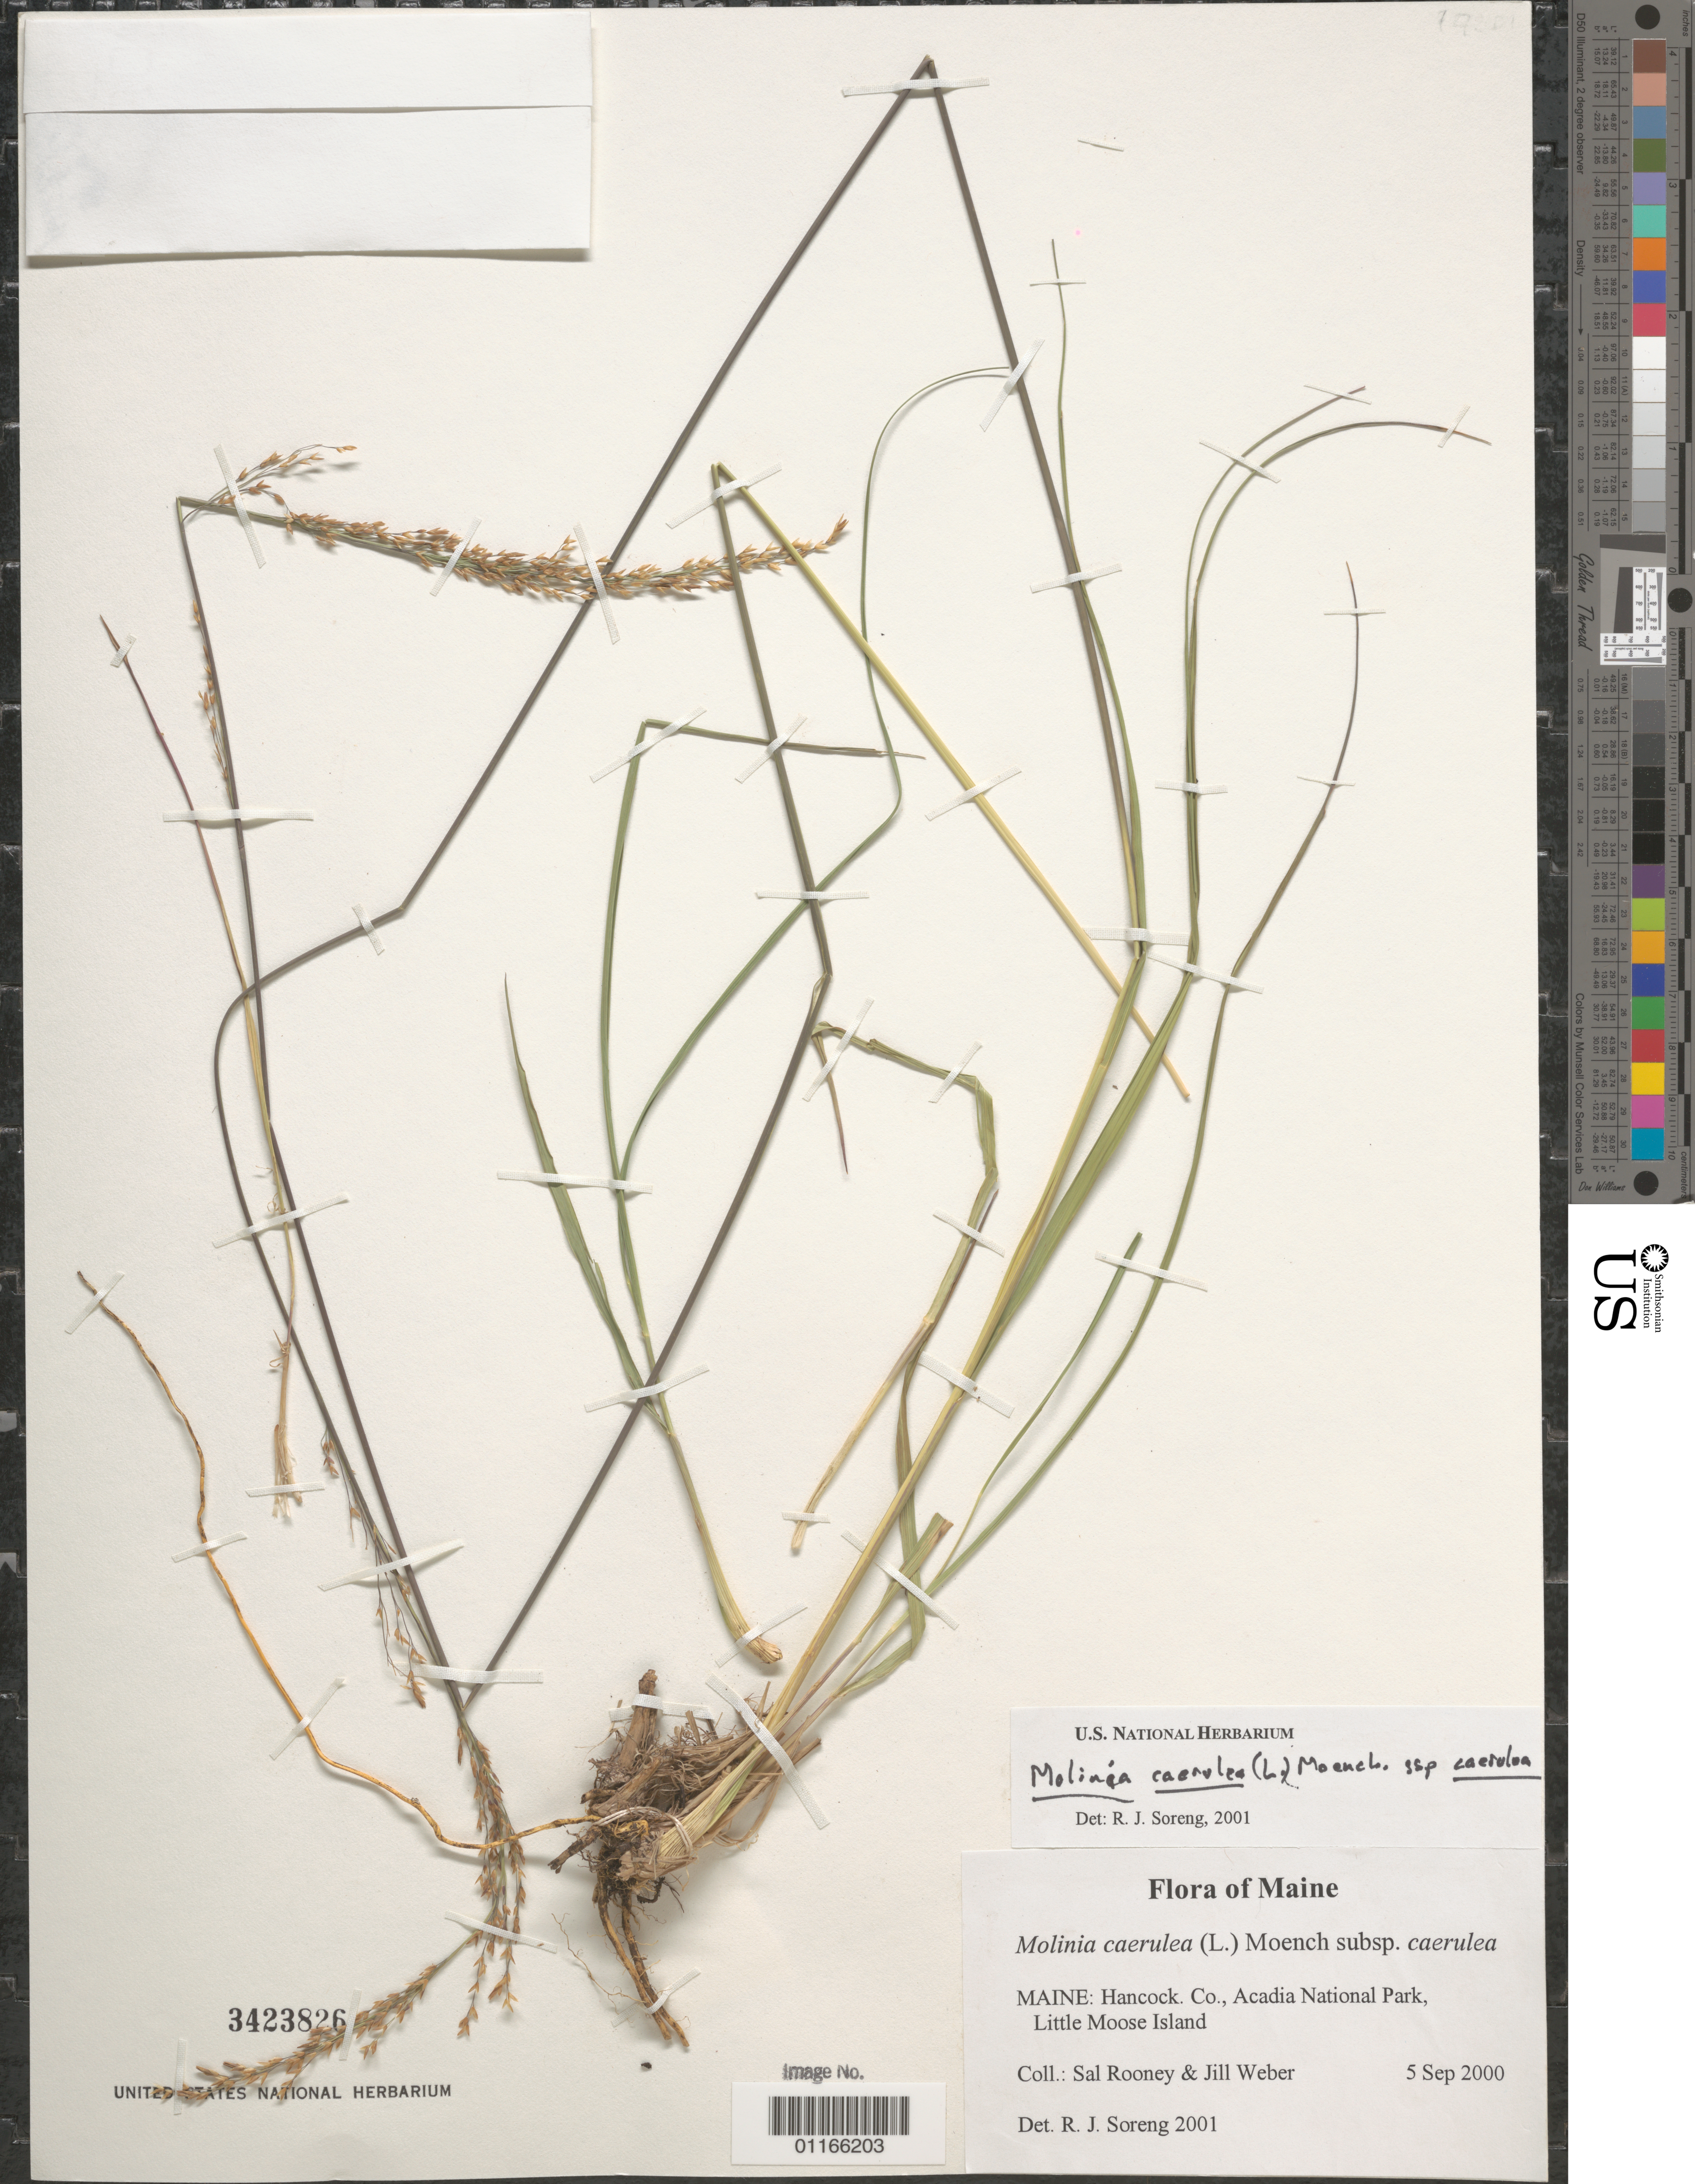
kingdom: Plantae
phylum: Tracheophyta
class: Liliopsida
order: Poales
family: Poaceae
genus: Molinia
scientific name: Molinia caerulea subsp. caerulea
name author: (L.) Moench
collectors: S. Rooney & J. Weber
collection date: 2000-09-05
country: United States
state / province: Maine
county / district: Hancock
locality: Acadia National Park, Little Moose Island.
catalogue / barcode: US 3423826